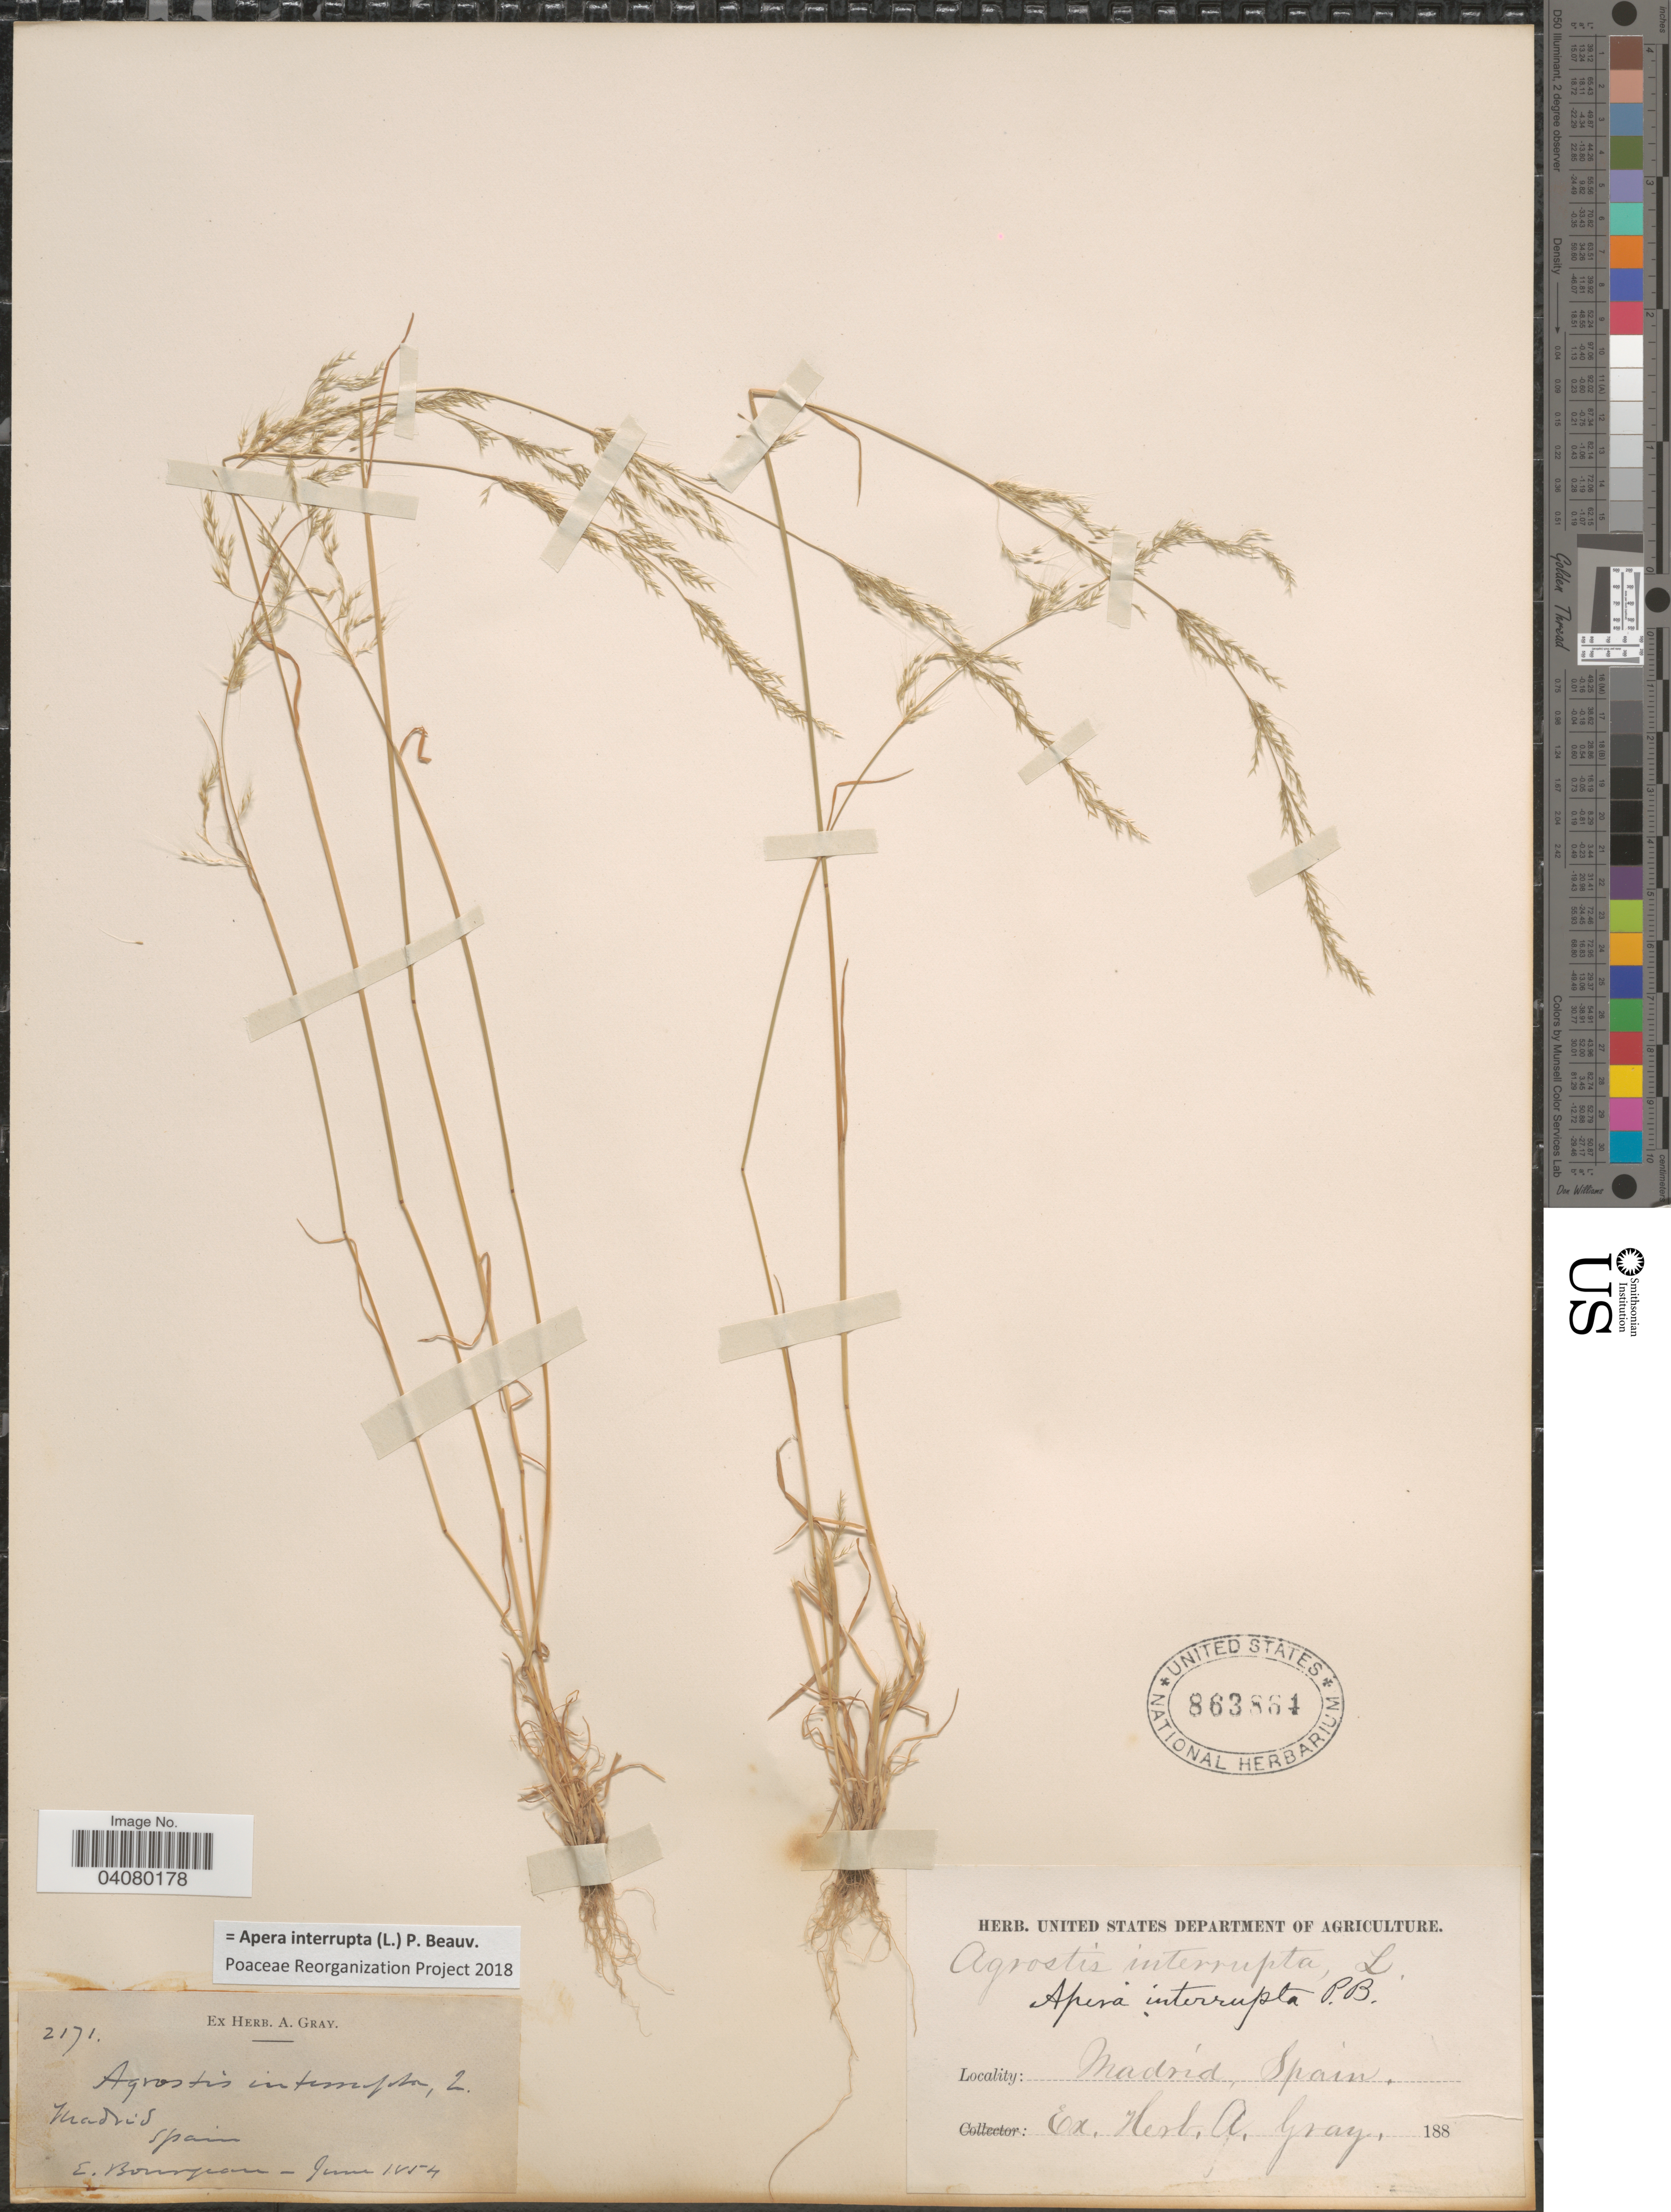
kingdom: Plantae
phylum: Tracheophyta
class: Liliopsida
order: Poales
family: Poaceae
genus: Apera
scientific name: Apera interrupta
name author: (L.) P. Beauv.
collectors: E. Bourgeau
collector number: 2171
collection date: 1854-06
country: Spain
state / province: Madrid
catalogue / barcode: US 863864